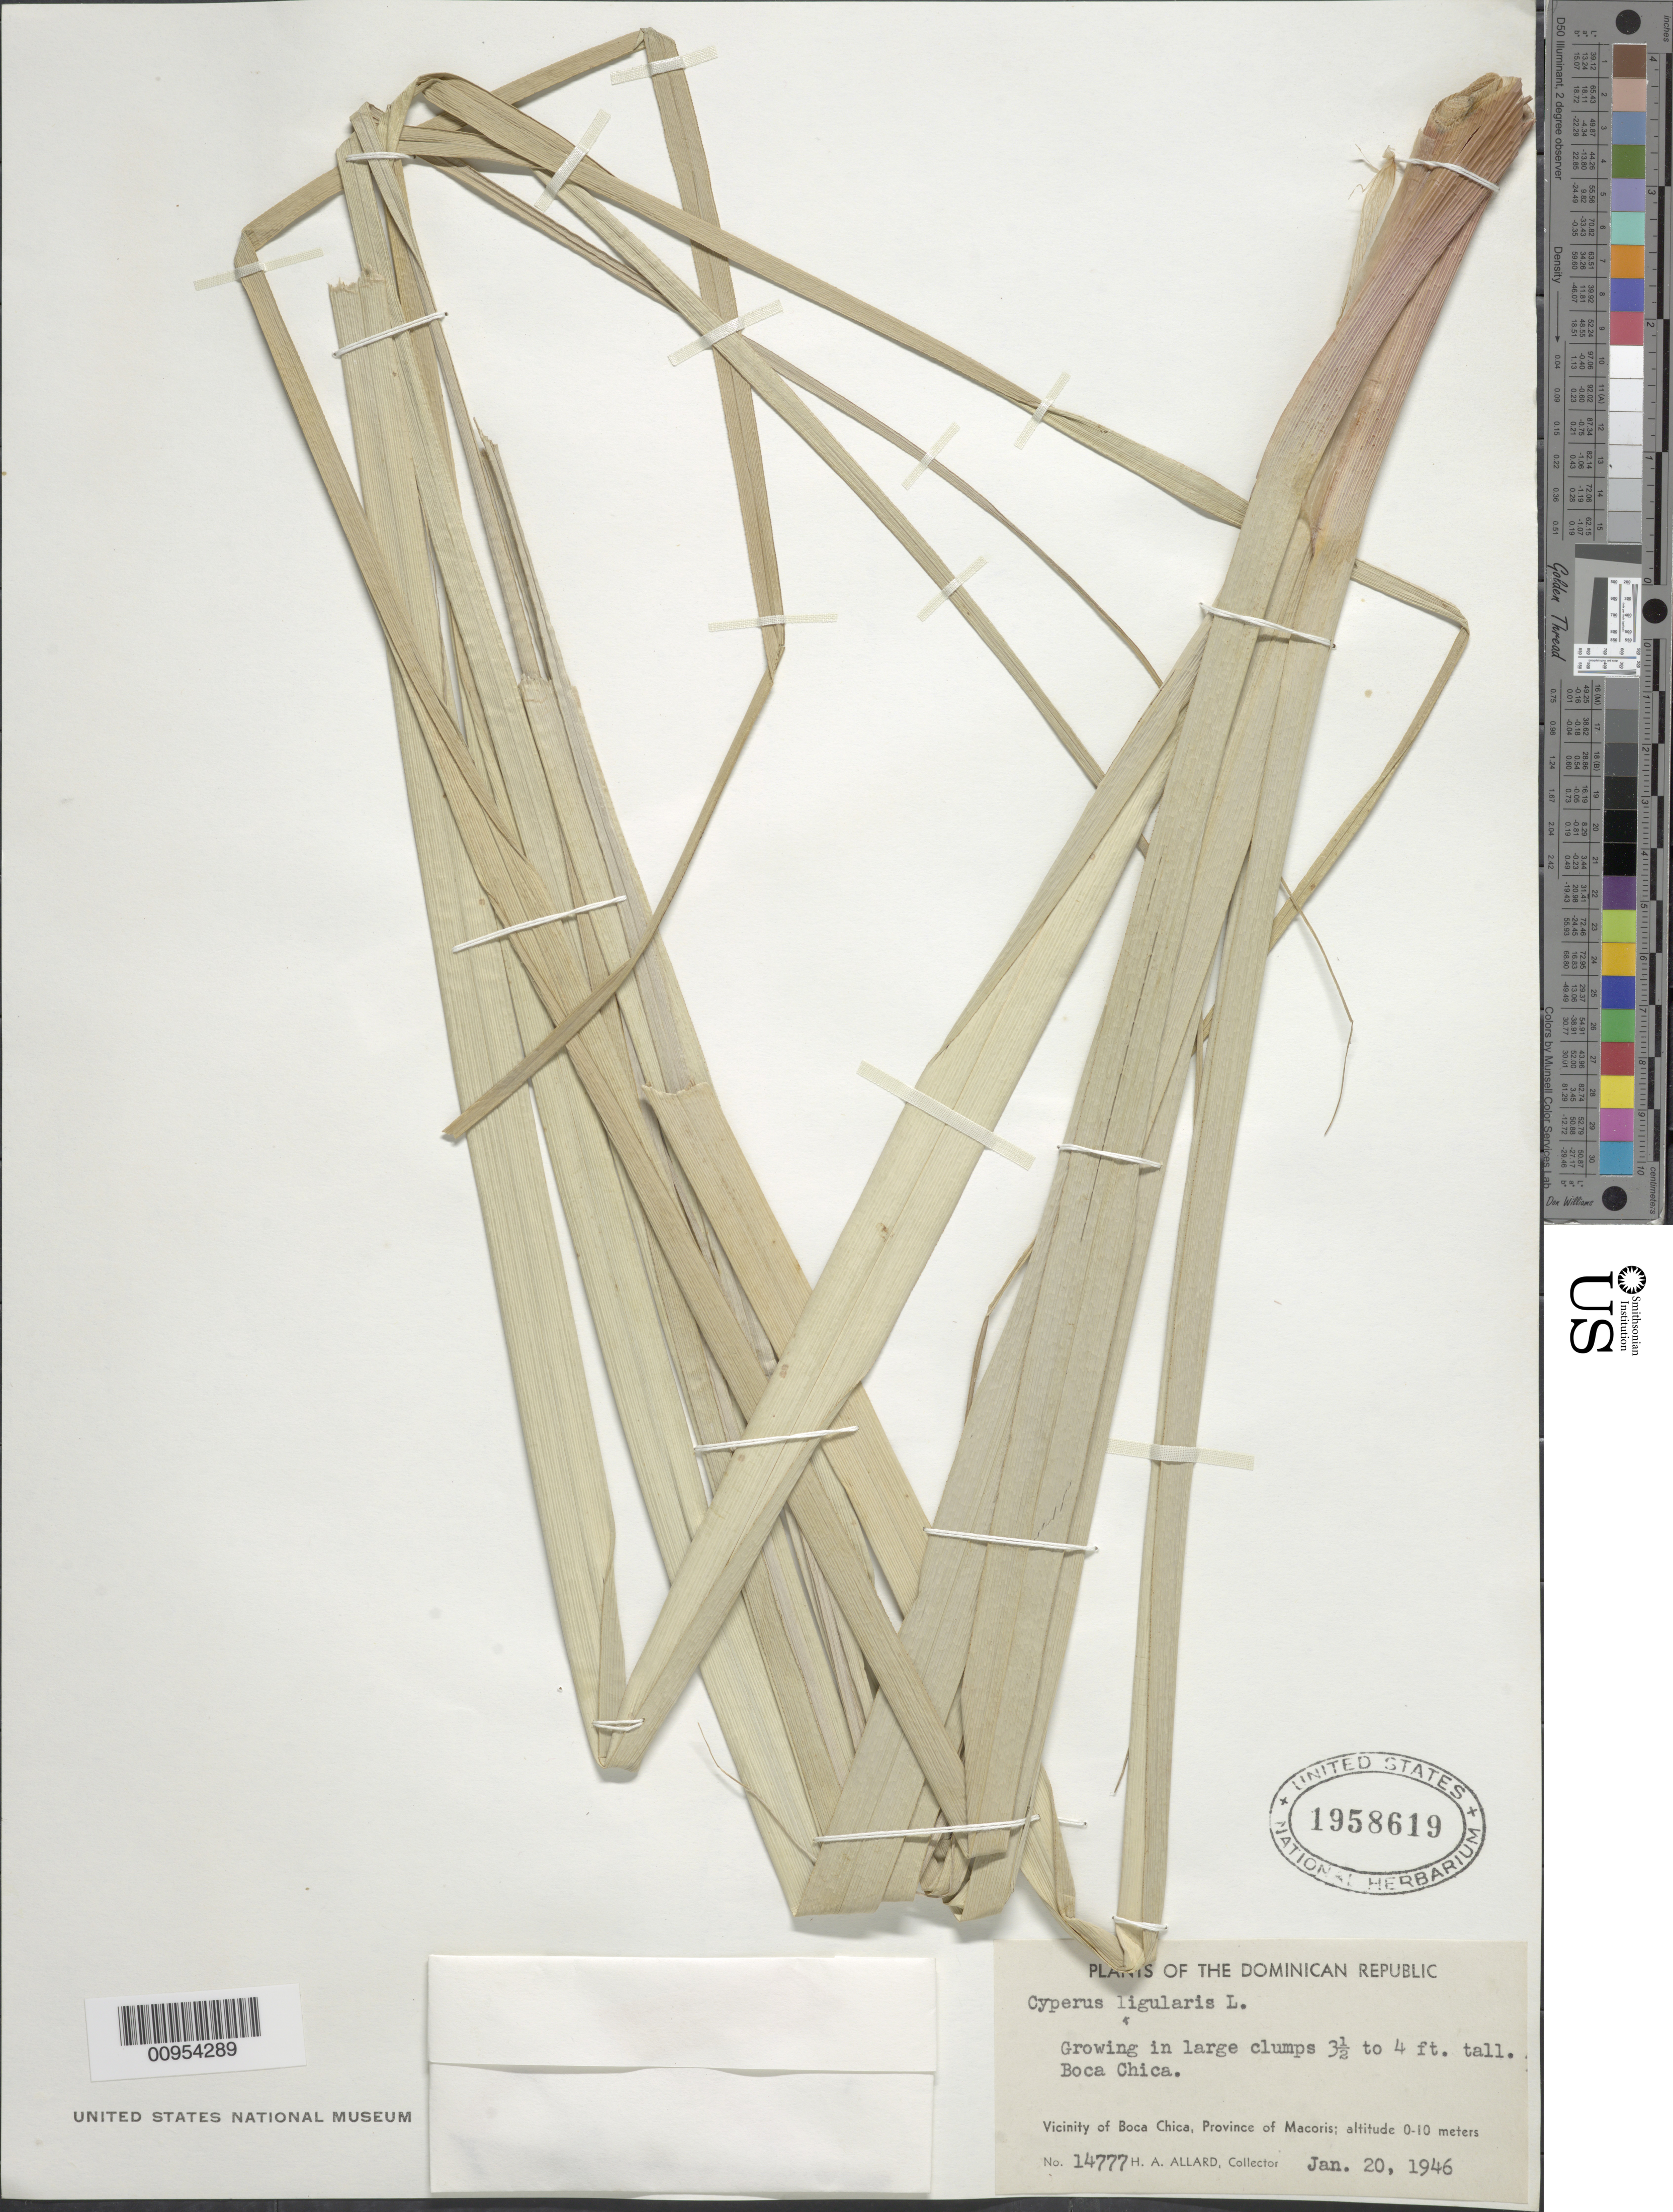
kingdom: Plantae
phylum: Tracheophyta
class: Liliopsida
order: Poales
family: Cyperaceae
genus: Cyperus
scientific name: Cyperus ligularis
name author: L.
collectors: H. A. Allard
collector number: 14777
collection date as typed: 20 Jan 1946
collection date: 1946-01-20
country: Dominican Republic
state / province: Macoris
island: Hispaniola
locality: Vicinity of Boca Chica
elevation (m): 0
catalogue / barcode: US 1958619